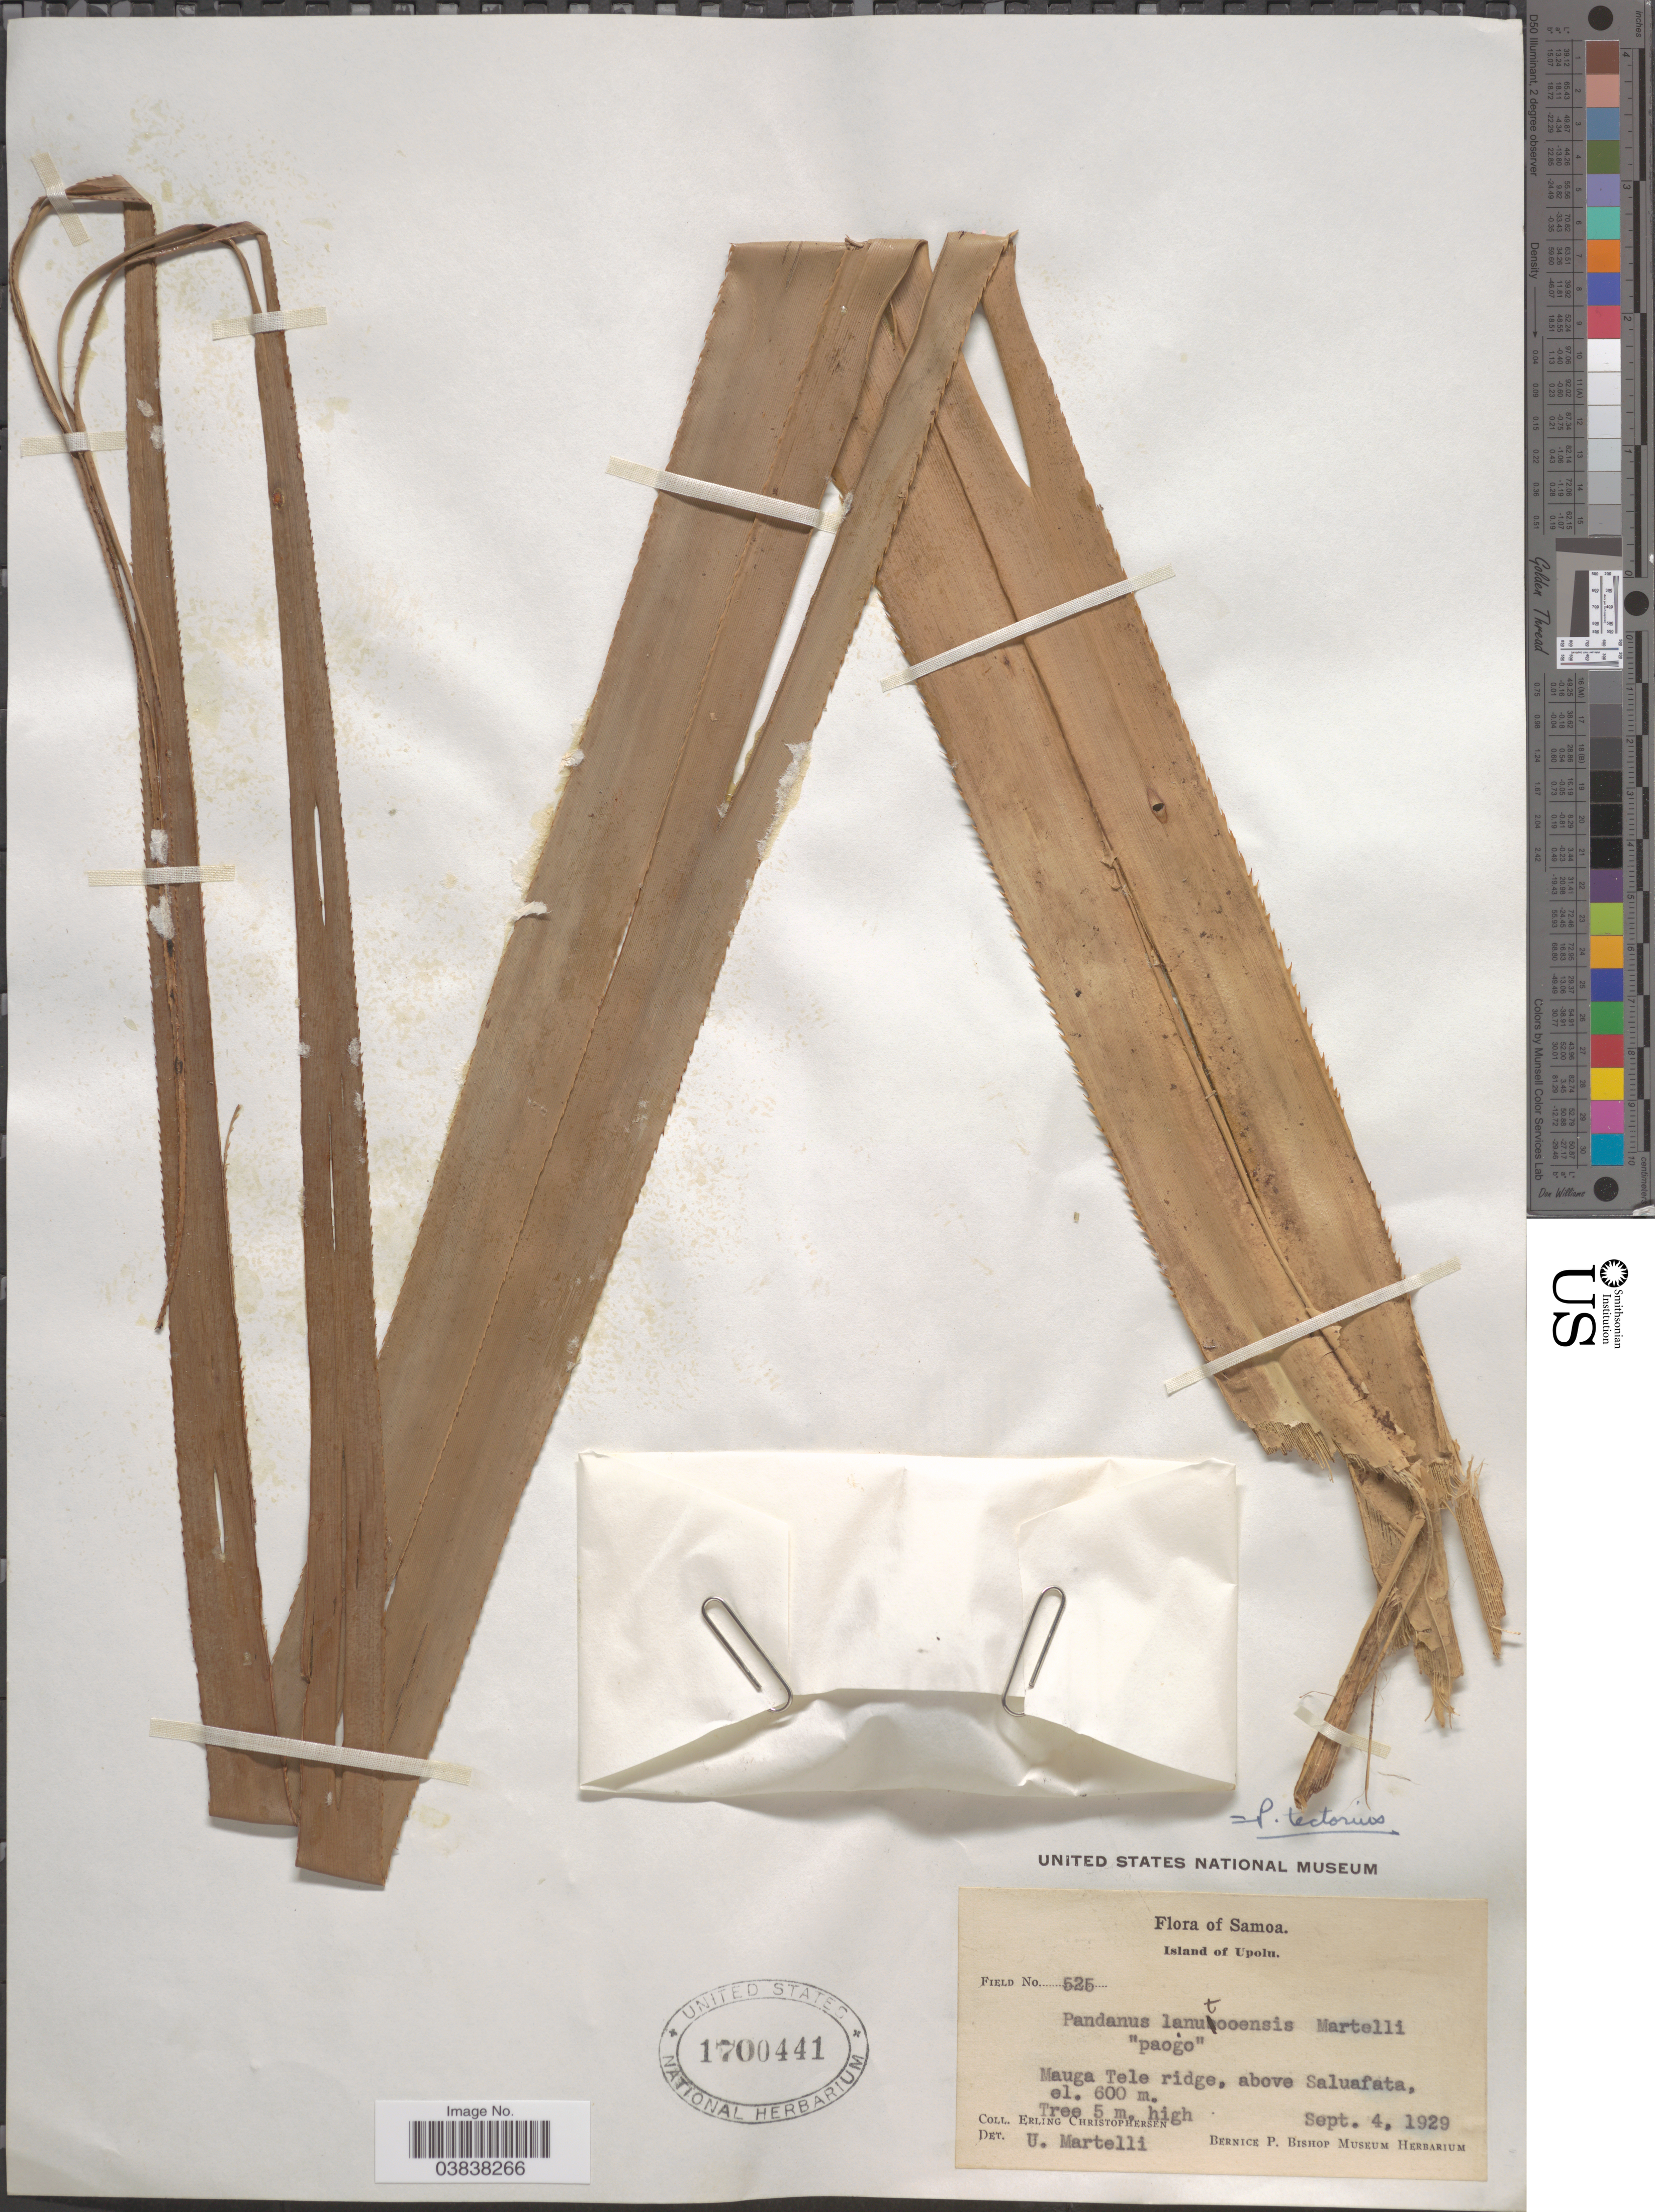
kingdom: Plantae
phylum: Tracheophyta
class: Liliopsida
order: Pandanales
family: Pandanaceae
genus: Pandanus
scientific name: Pandanus lanutooensis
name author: Martelli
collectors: E. Christophersen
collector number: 525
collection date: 1929-09-04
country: Samoa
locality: Island of Upolu. Mauga Tele ridge, above Saluafata.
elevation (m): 600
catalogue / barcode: US 1700441